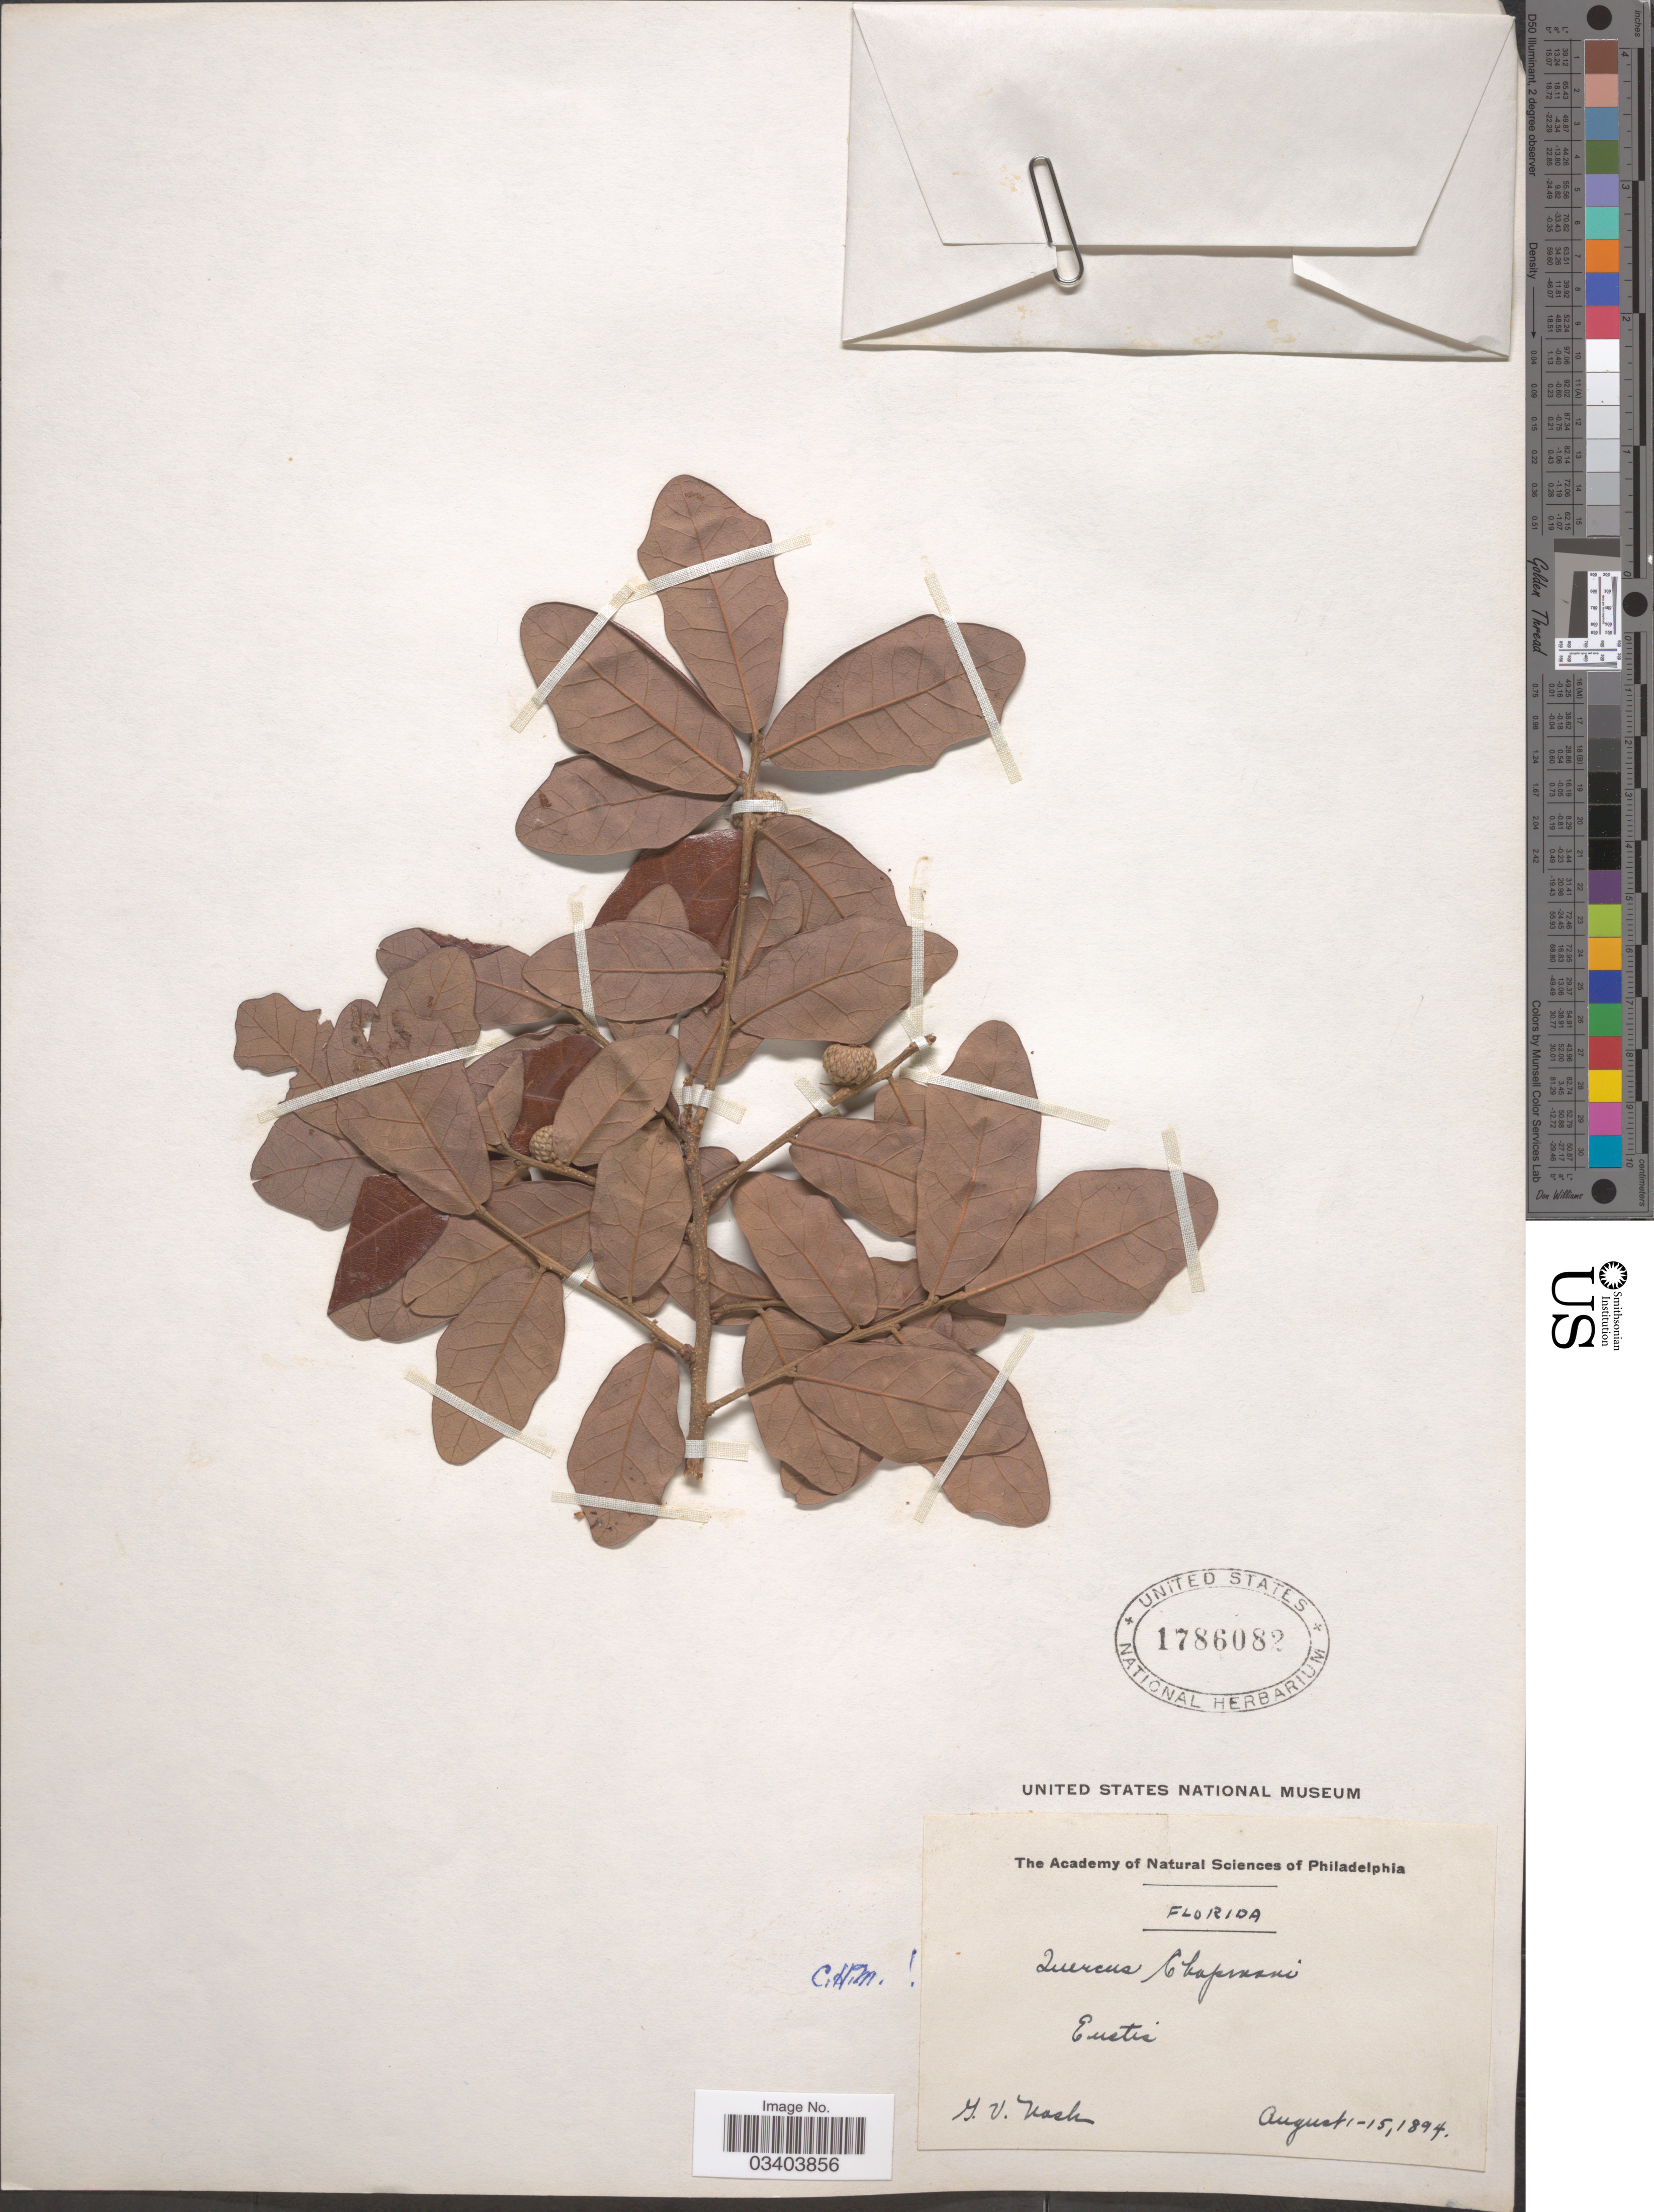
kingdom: Plantae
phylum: Tracheophyta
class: Magnoliopsida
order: Fagales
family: Fagaceae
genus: Quercus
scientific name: Quercus chapmanii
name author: Sarg.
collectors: G. V. Nash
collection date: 1894-08-01/1894-08-15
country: United States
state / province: Florida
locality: Eustis.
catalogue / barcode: US 1786082